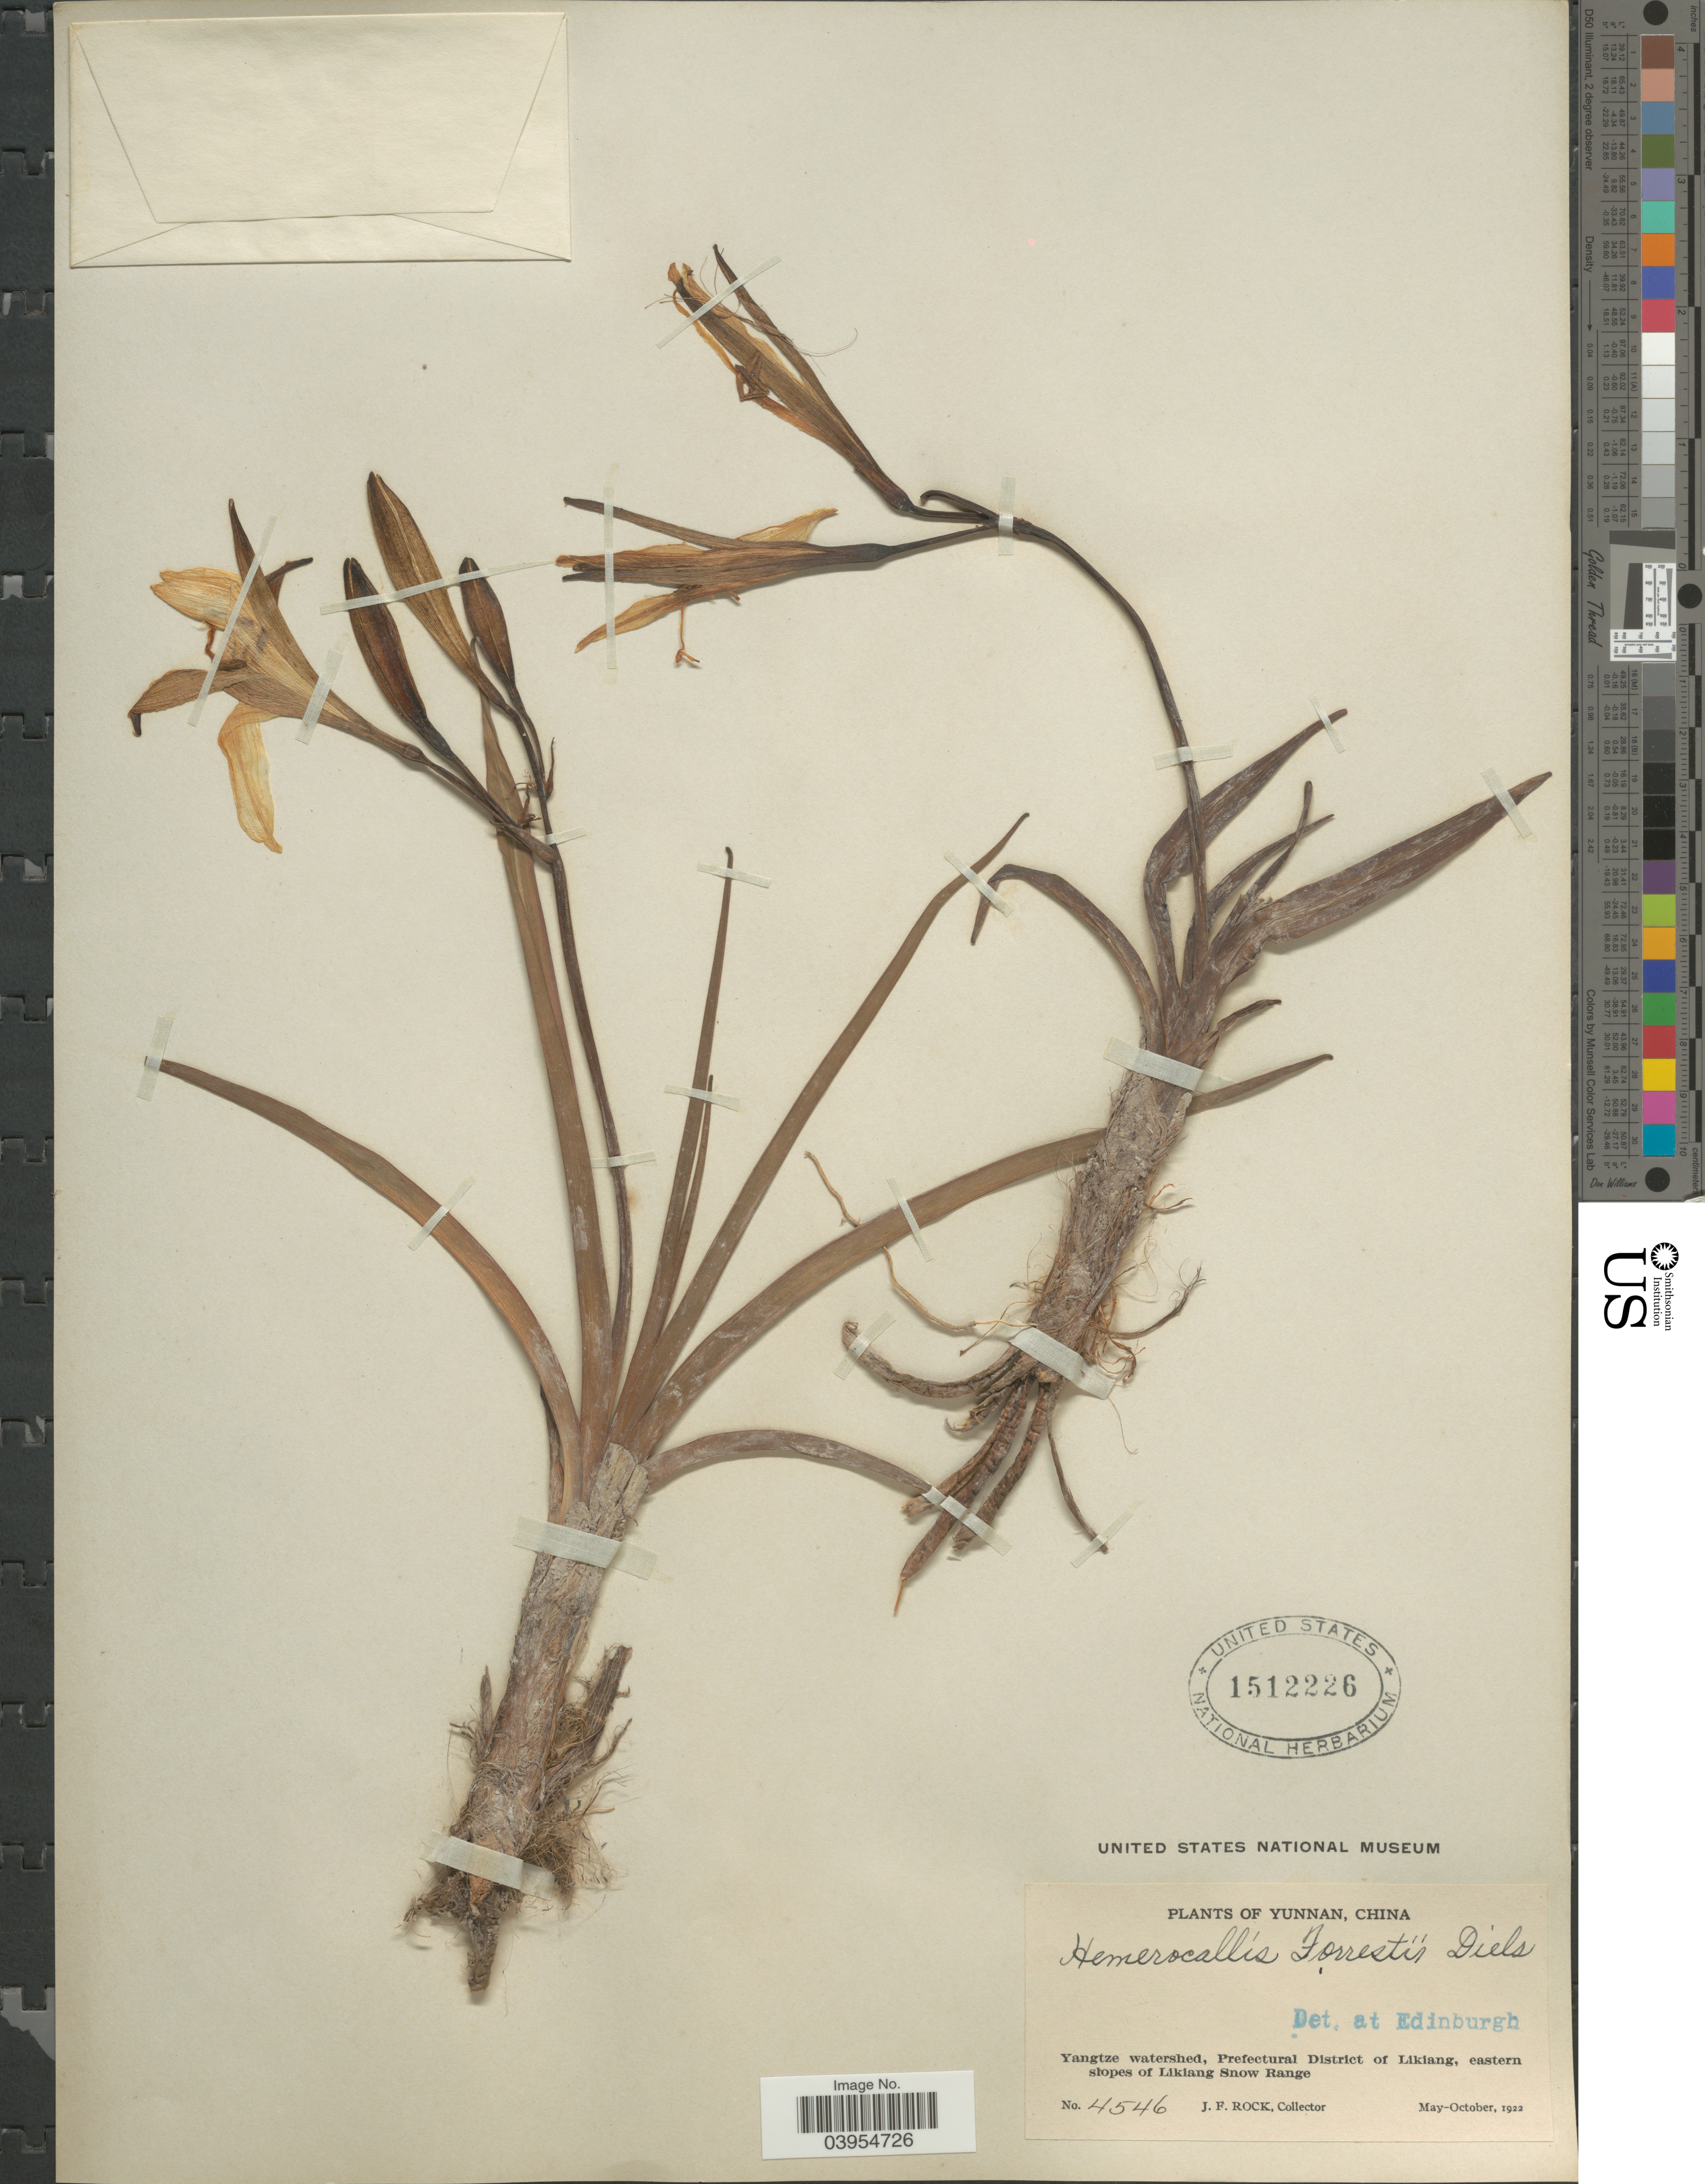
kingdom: Plantae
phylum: Tracheophyta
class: Liliopsida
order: Asparagales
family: Asphodelaceae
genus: Hemerocallis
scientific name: Hemerocallis forrestii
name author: Diels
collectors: J. Rock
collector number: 4546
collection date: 1922-05/1922-10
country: China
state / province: Yunnan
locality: Yangtze watershed, Prefectural District of Likiang, eastern slopes of Likiang Snow Range.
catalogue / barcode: US 1512226